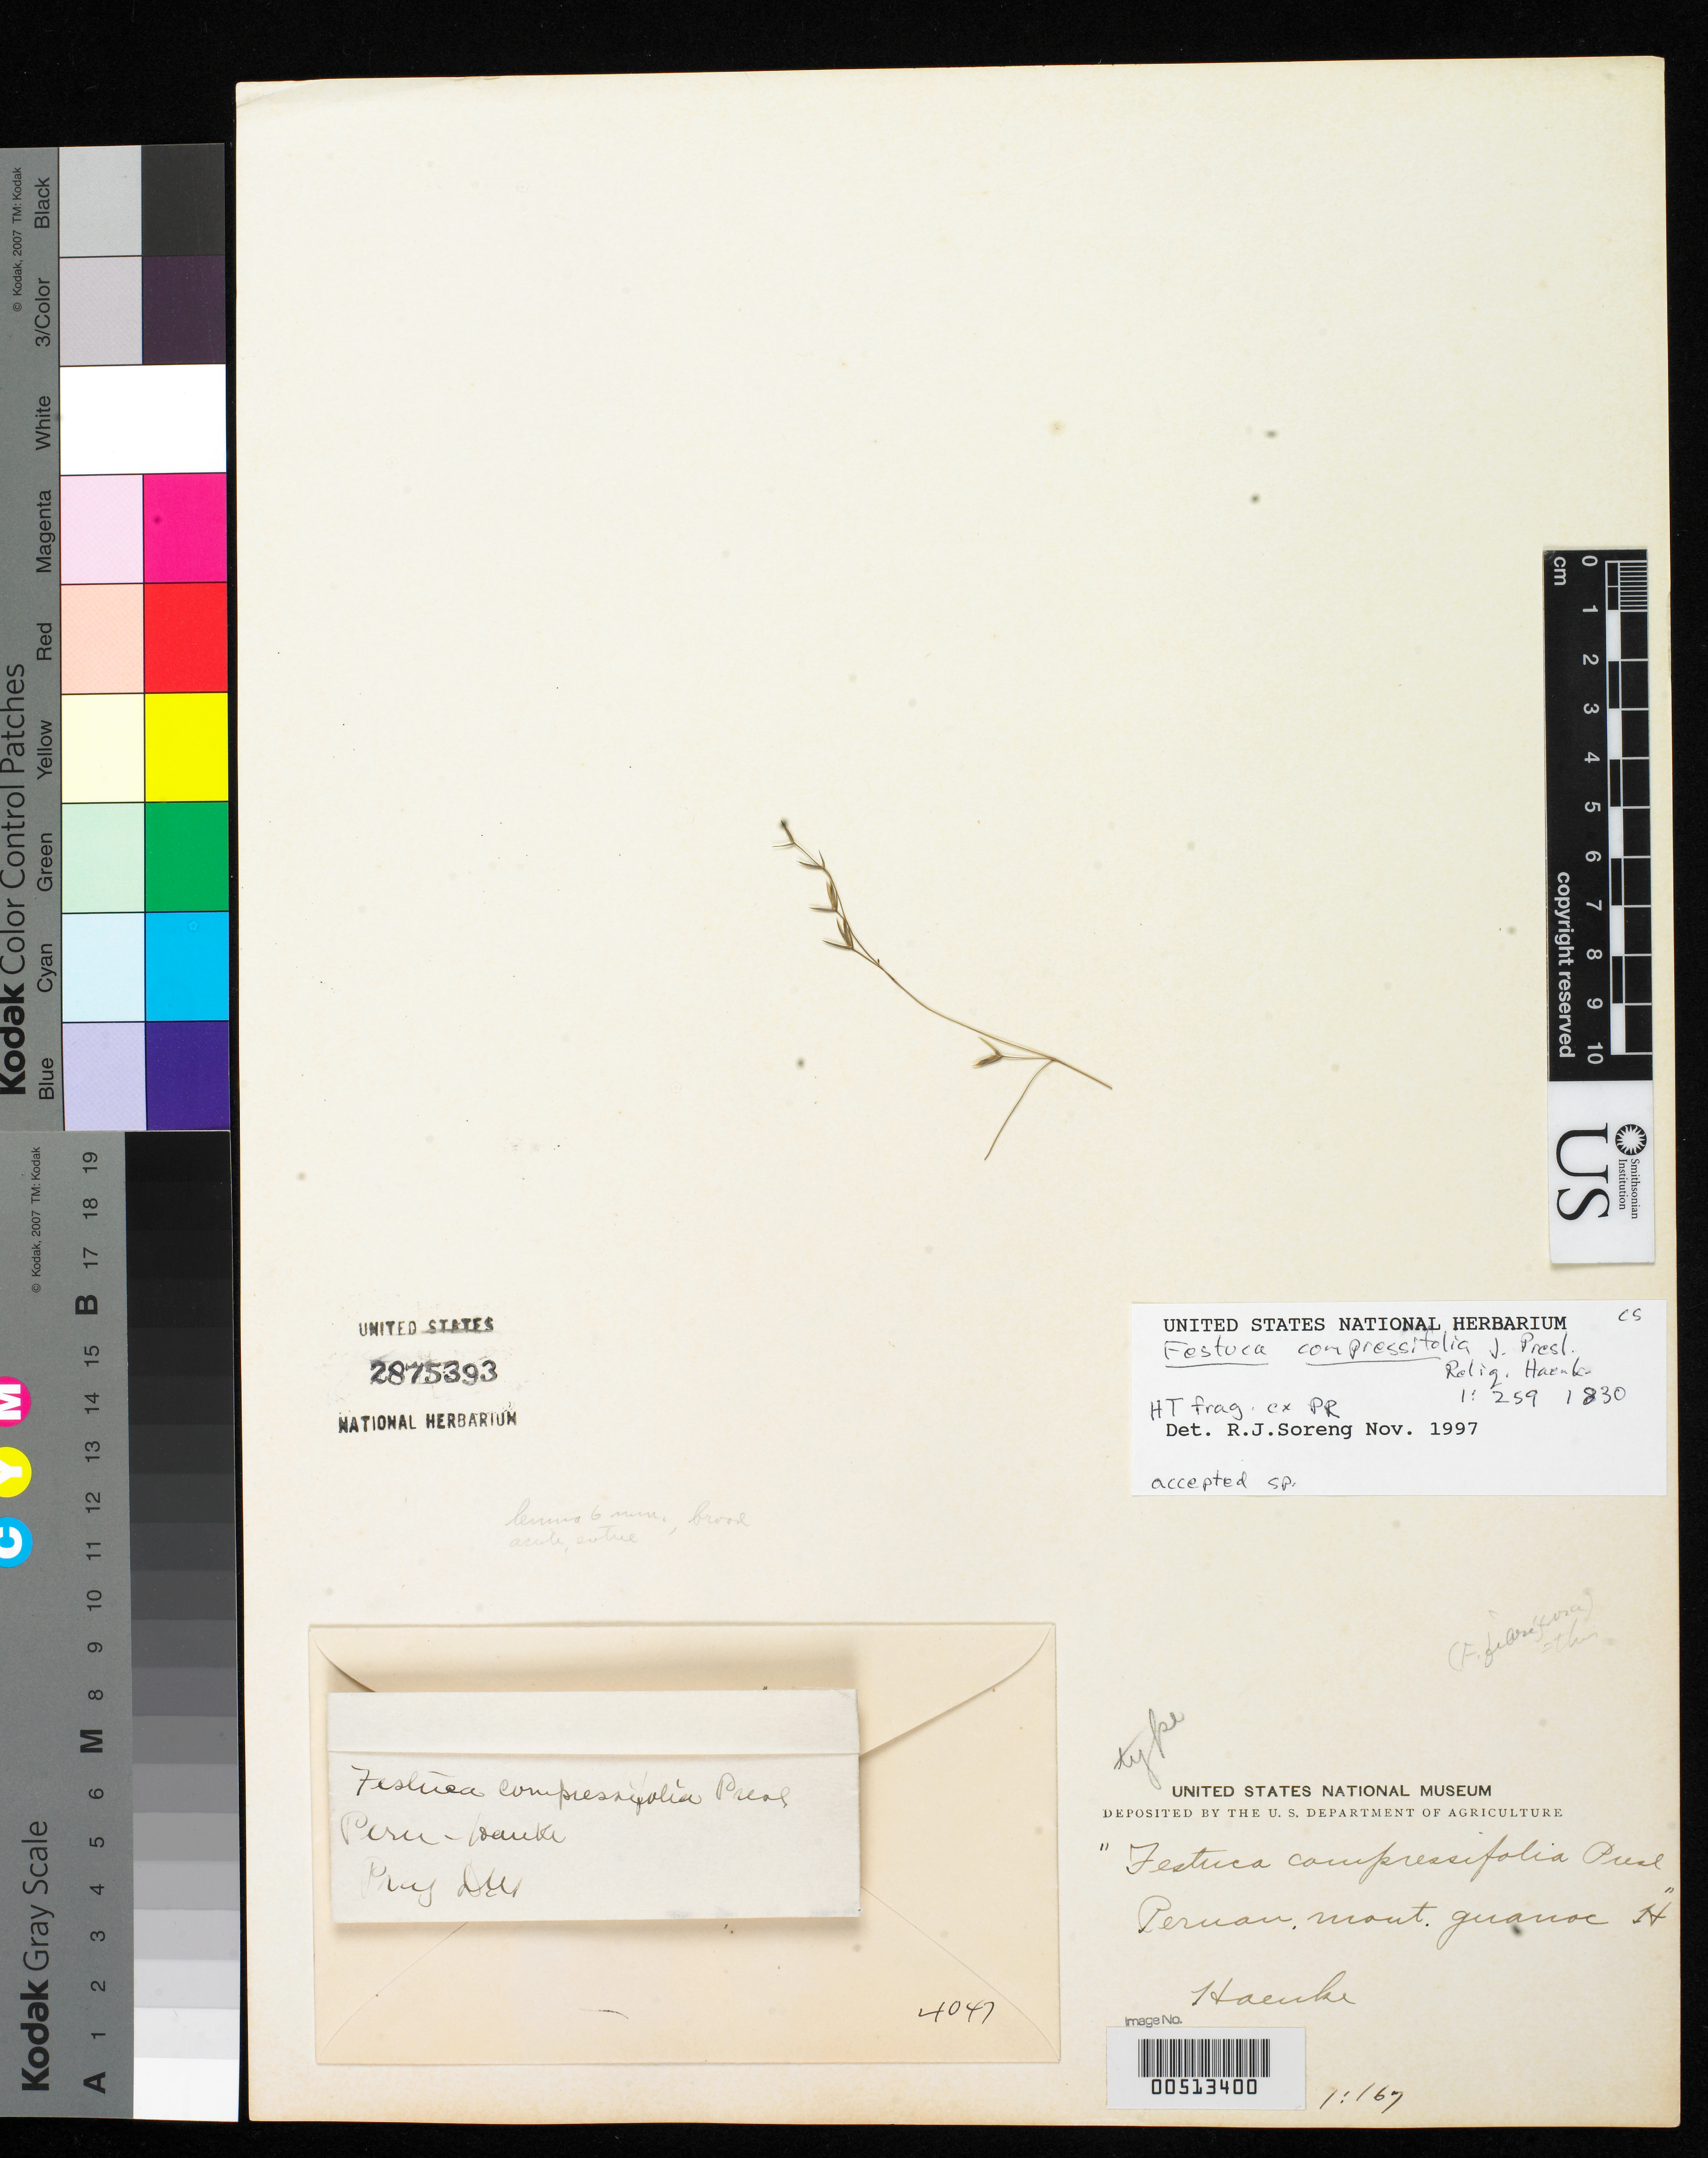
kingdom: Plantae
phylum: Tracheophyta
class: Liliopsida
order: Poales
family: Poaceae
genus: Festuca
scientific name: Festuca compressifolia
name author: J. Presl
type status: Type Fragment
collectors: T. P. X. Haenke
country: Peru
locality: Mont. Guanoc.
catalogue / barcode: US 2875393